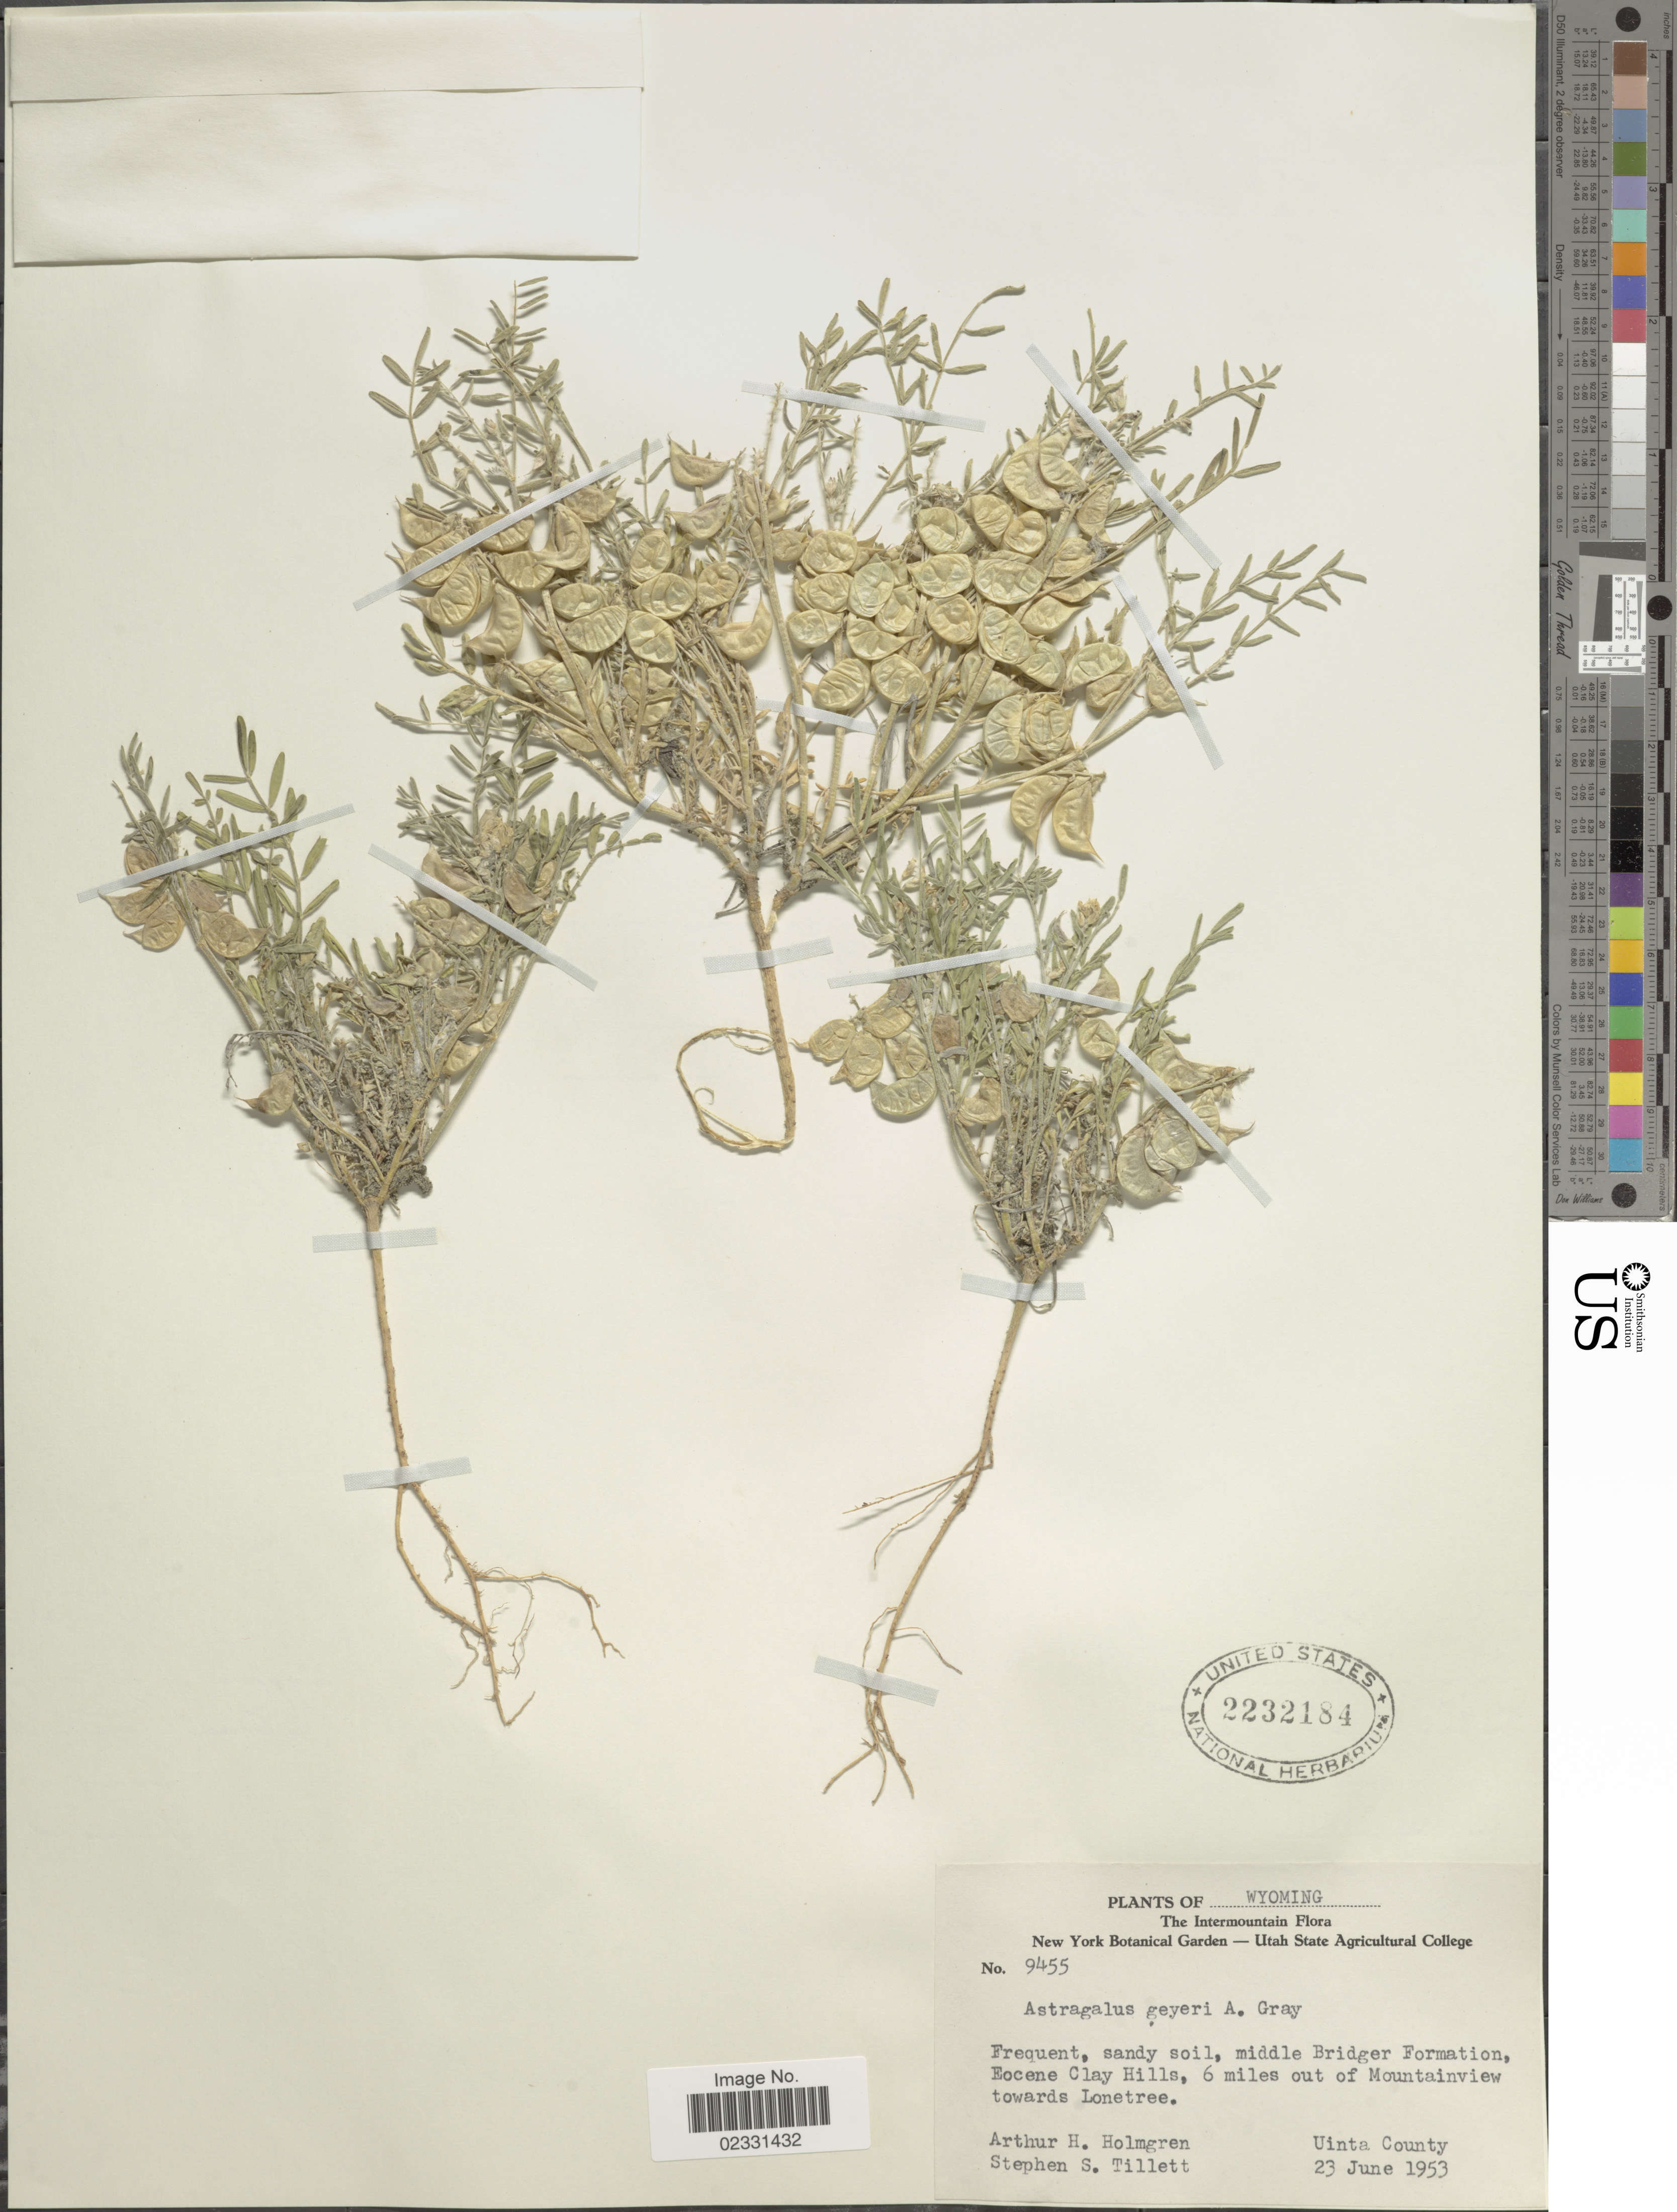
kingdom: Plantae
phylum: Tracheophyta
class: Magnoliopsida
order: Fabales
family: Fabaceae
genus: Astragalus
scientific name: Astragalus geyeri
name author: A. Gray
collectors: A. H. Holmgren & S. S. Tillett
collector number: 9455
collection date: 1953-06-23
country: United States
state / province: Wyoming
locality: Intermountain, middle Bridger Formation, Eocene Clay Hills, 6 miles out of Mountainview towards Lonetree, Uinta County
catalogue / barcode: US 2232184